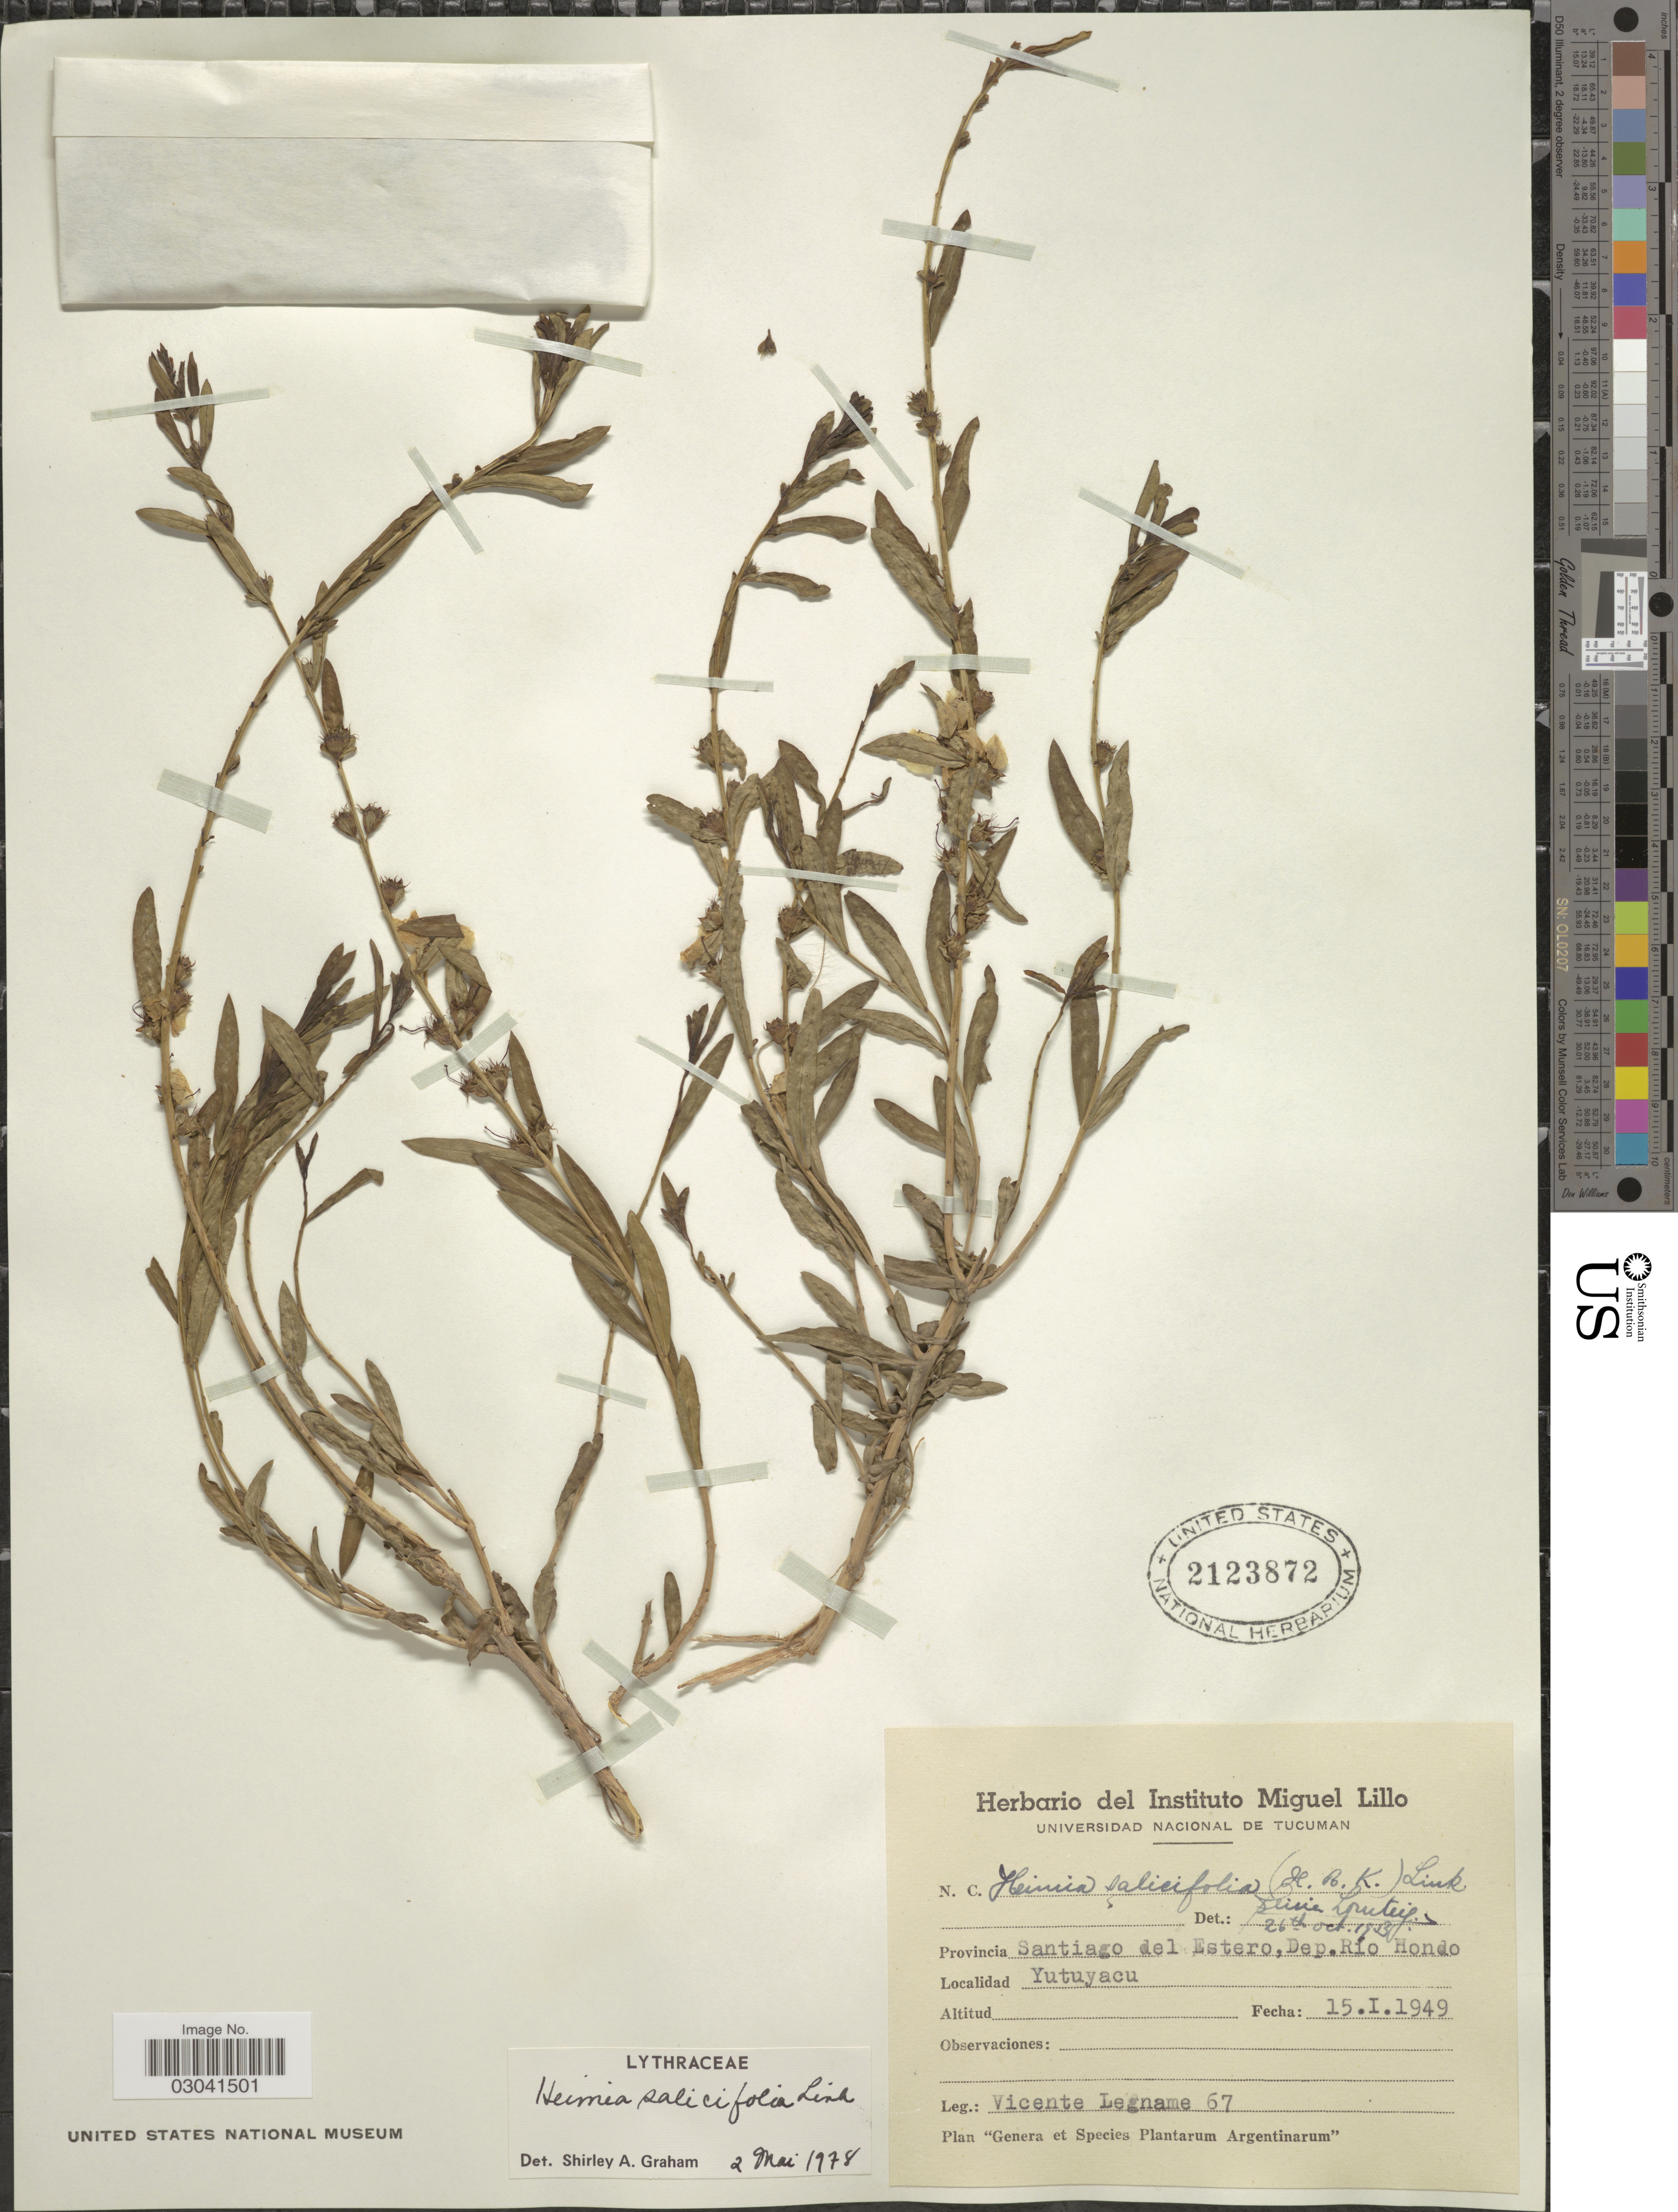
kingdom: Plantae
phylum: Tracheophyta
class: Magnoliopsida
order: Myrtales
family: Lythraceae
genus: Heimia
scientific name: Heimia salicifolia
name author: Link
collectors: V. Legname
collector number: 67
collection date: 1949-01-15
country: Argentina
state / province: Santiago del Estero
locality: Dep. Río Hondo. Yutuyacu.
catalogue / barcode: US 2123872